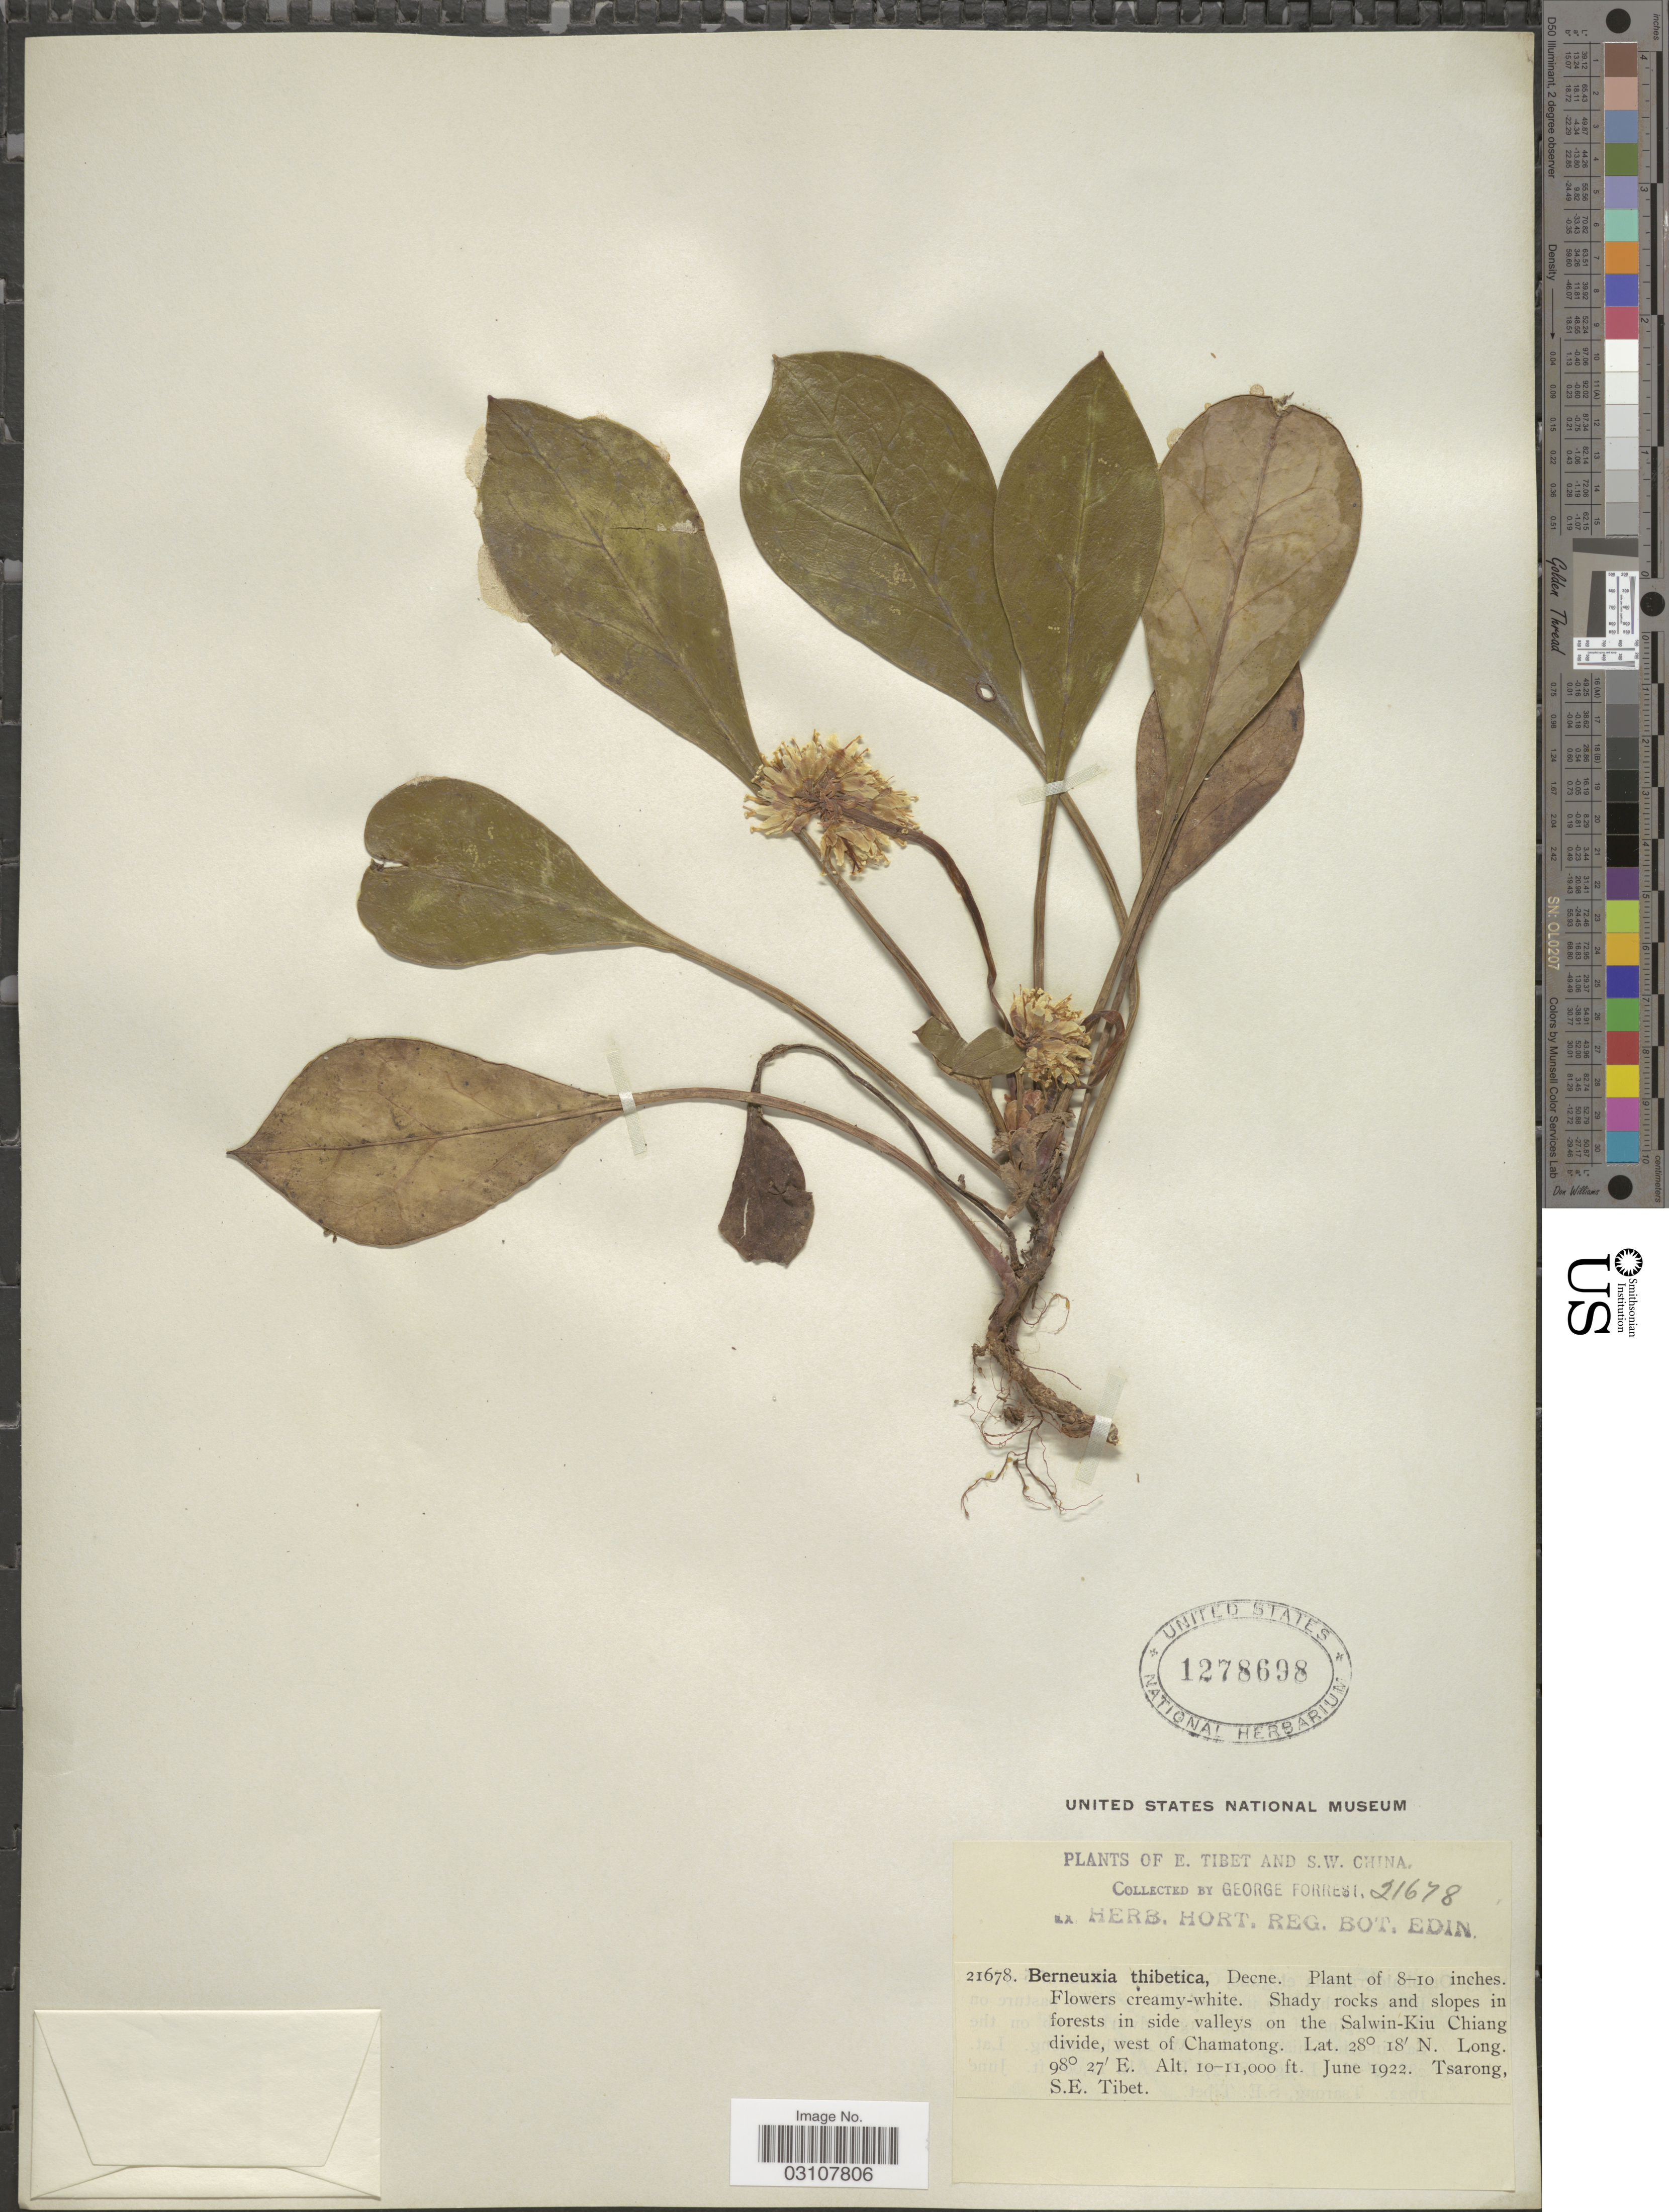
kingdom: Plantae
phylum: Tracheophyta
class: Magnoliopsida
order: Ericales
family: Diapensiaceae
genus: Berneuxia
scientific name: Berneuxia thibetica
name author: Decne.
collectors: G. Forrest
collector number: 21678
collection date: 1922-06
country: China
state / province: Xizang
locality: E. Tibet and S.W. China. In side valleys on the Salwin-Kiu Chiang divide, west of Chamatong. Tsarong, S.E. Tibet.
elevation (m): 3048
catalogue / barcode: US 1278698